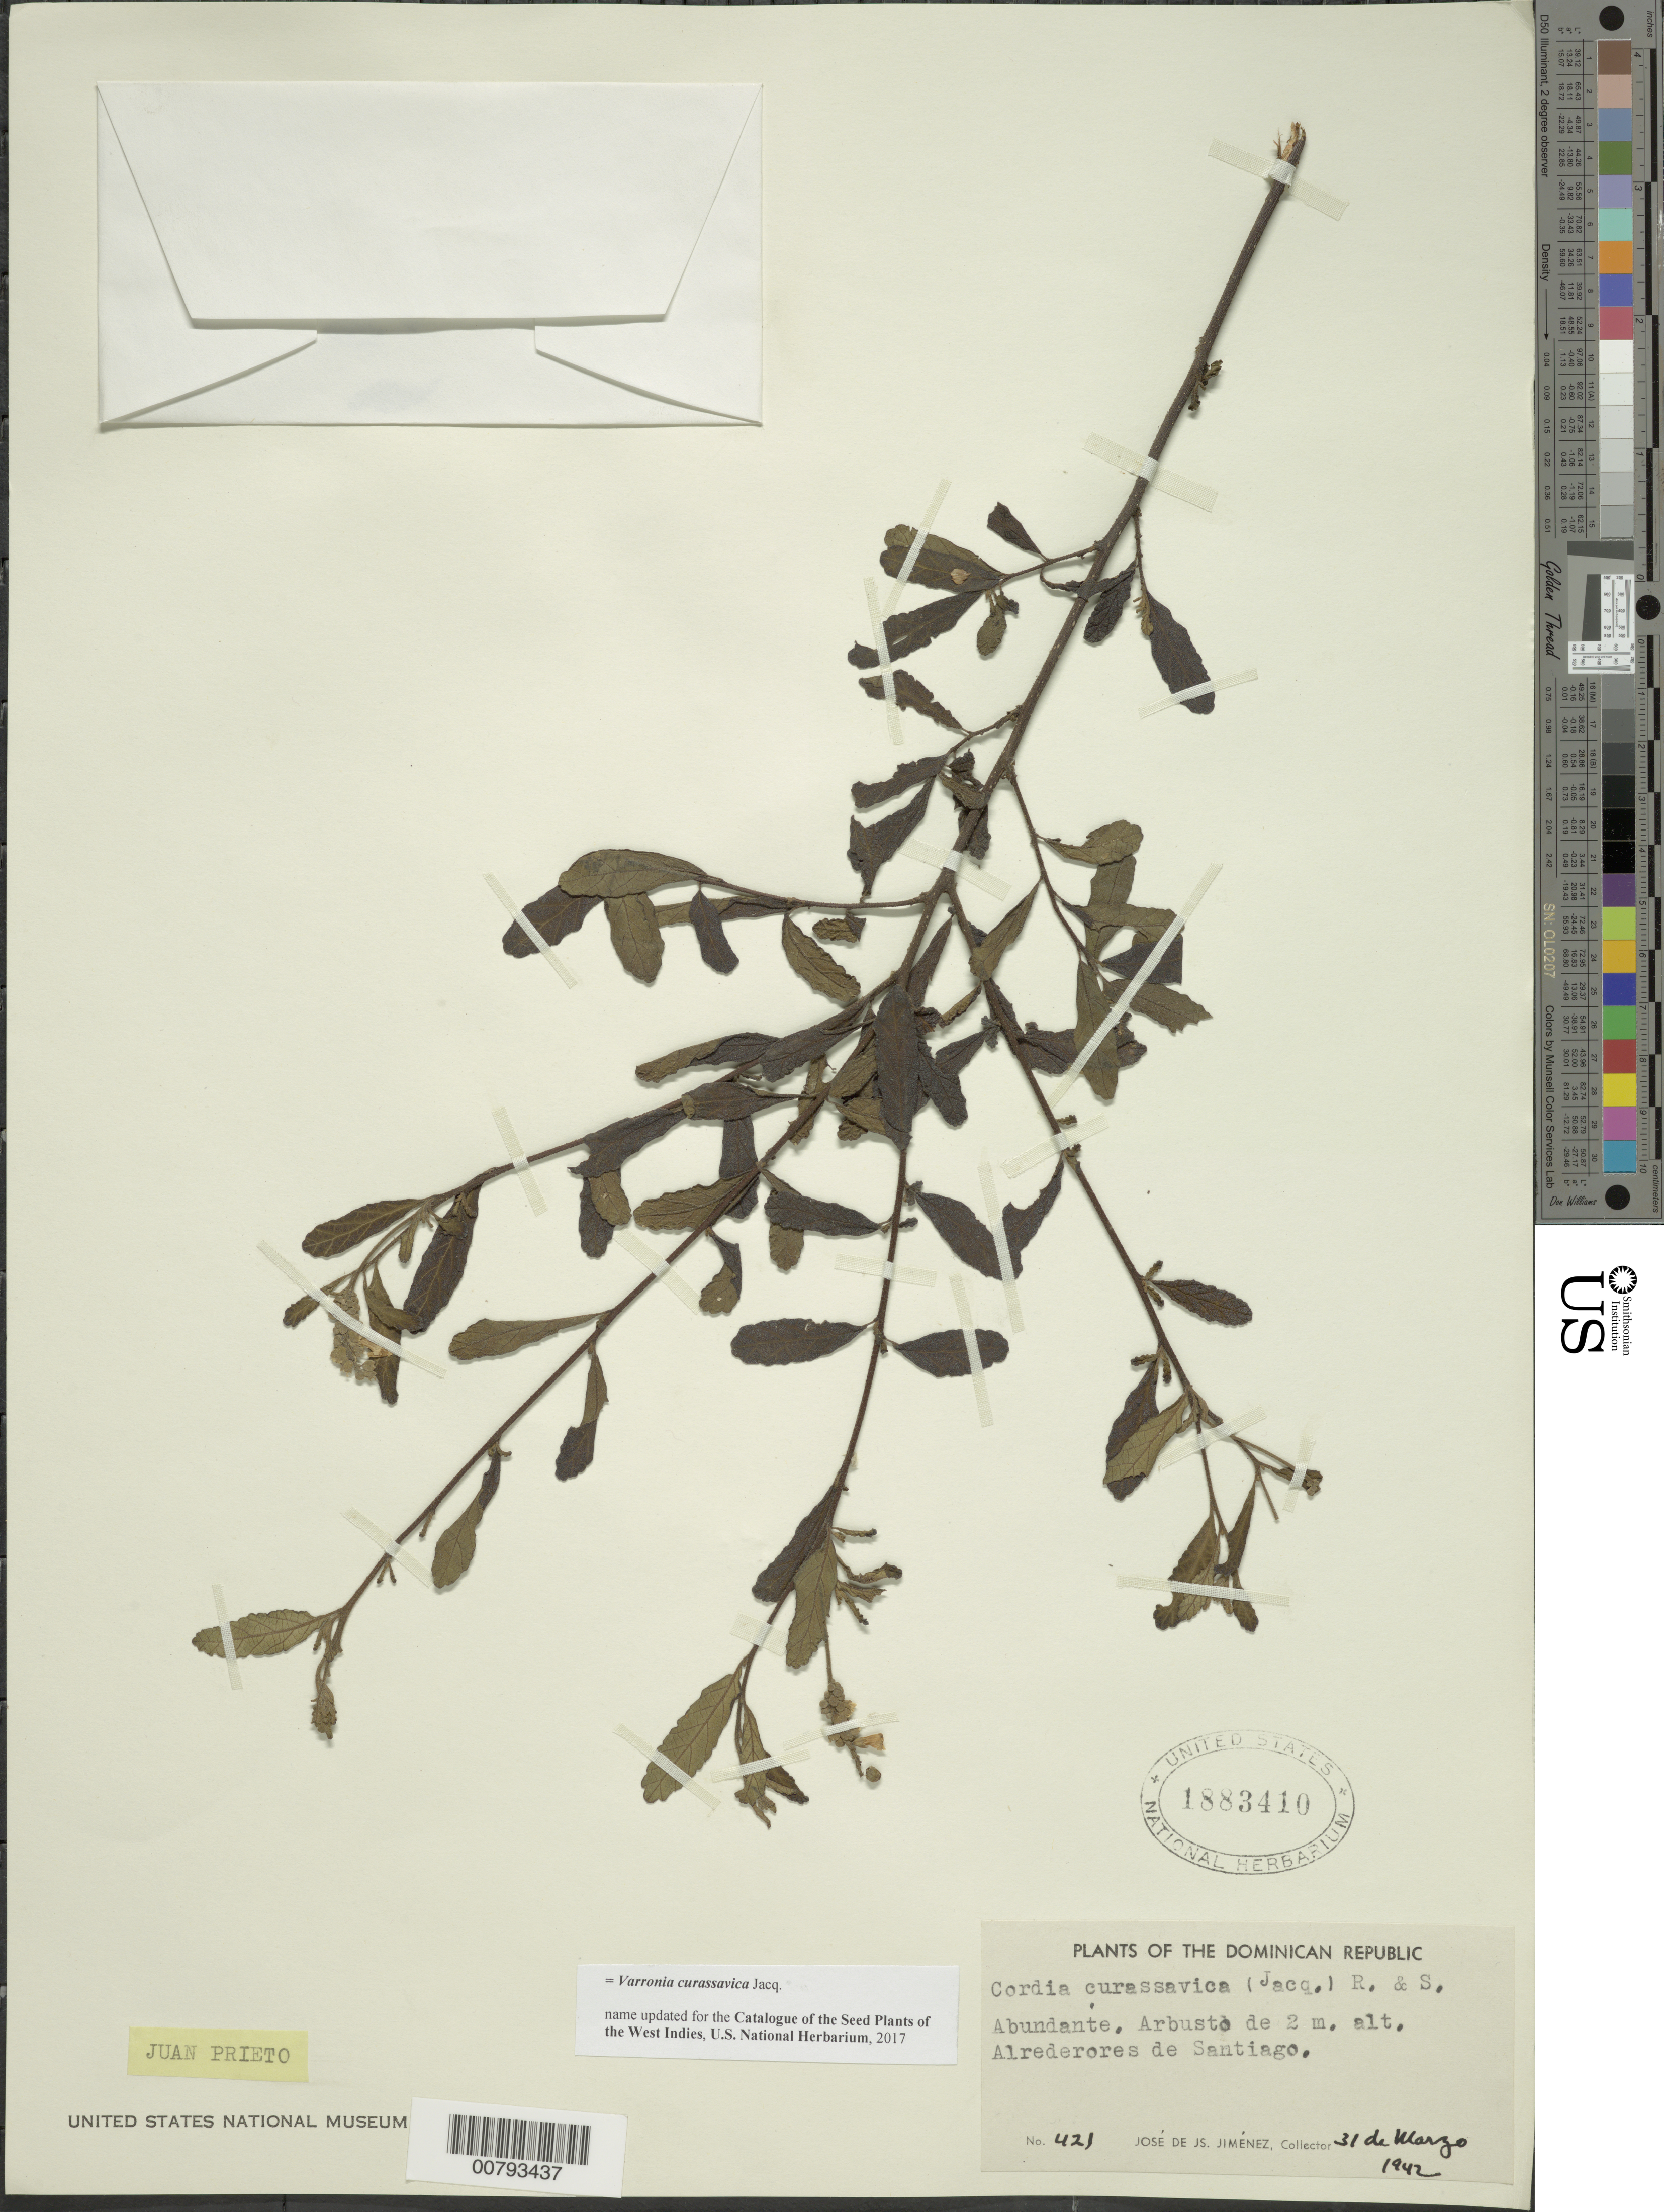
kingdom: Plantae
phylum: Tracheophyta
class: Magnoliopsida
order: Boraginales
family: Cordiaceae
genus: Varronia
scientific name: Varronia curassavica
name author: Jacq.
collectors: J. J. Jiménez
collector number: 421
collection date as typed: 31 Mar 1942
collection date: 1942-03-31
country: Dominican Republic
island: Hispaniola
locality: Santiago surroundings.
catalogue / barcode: US 1883410